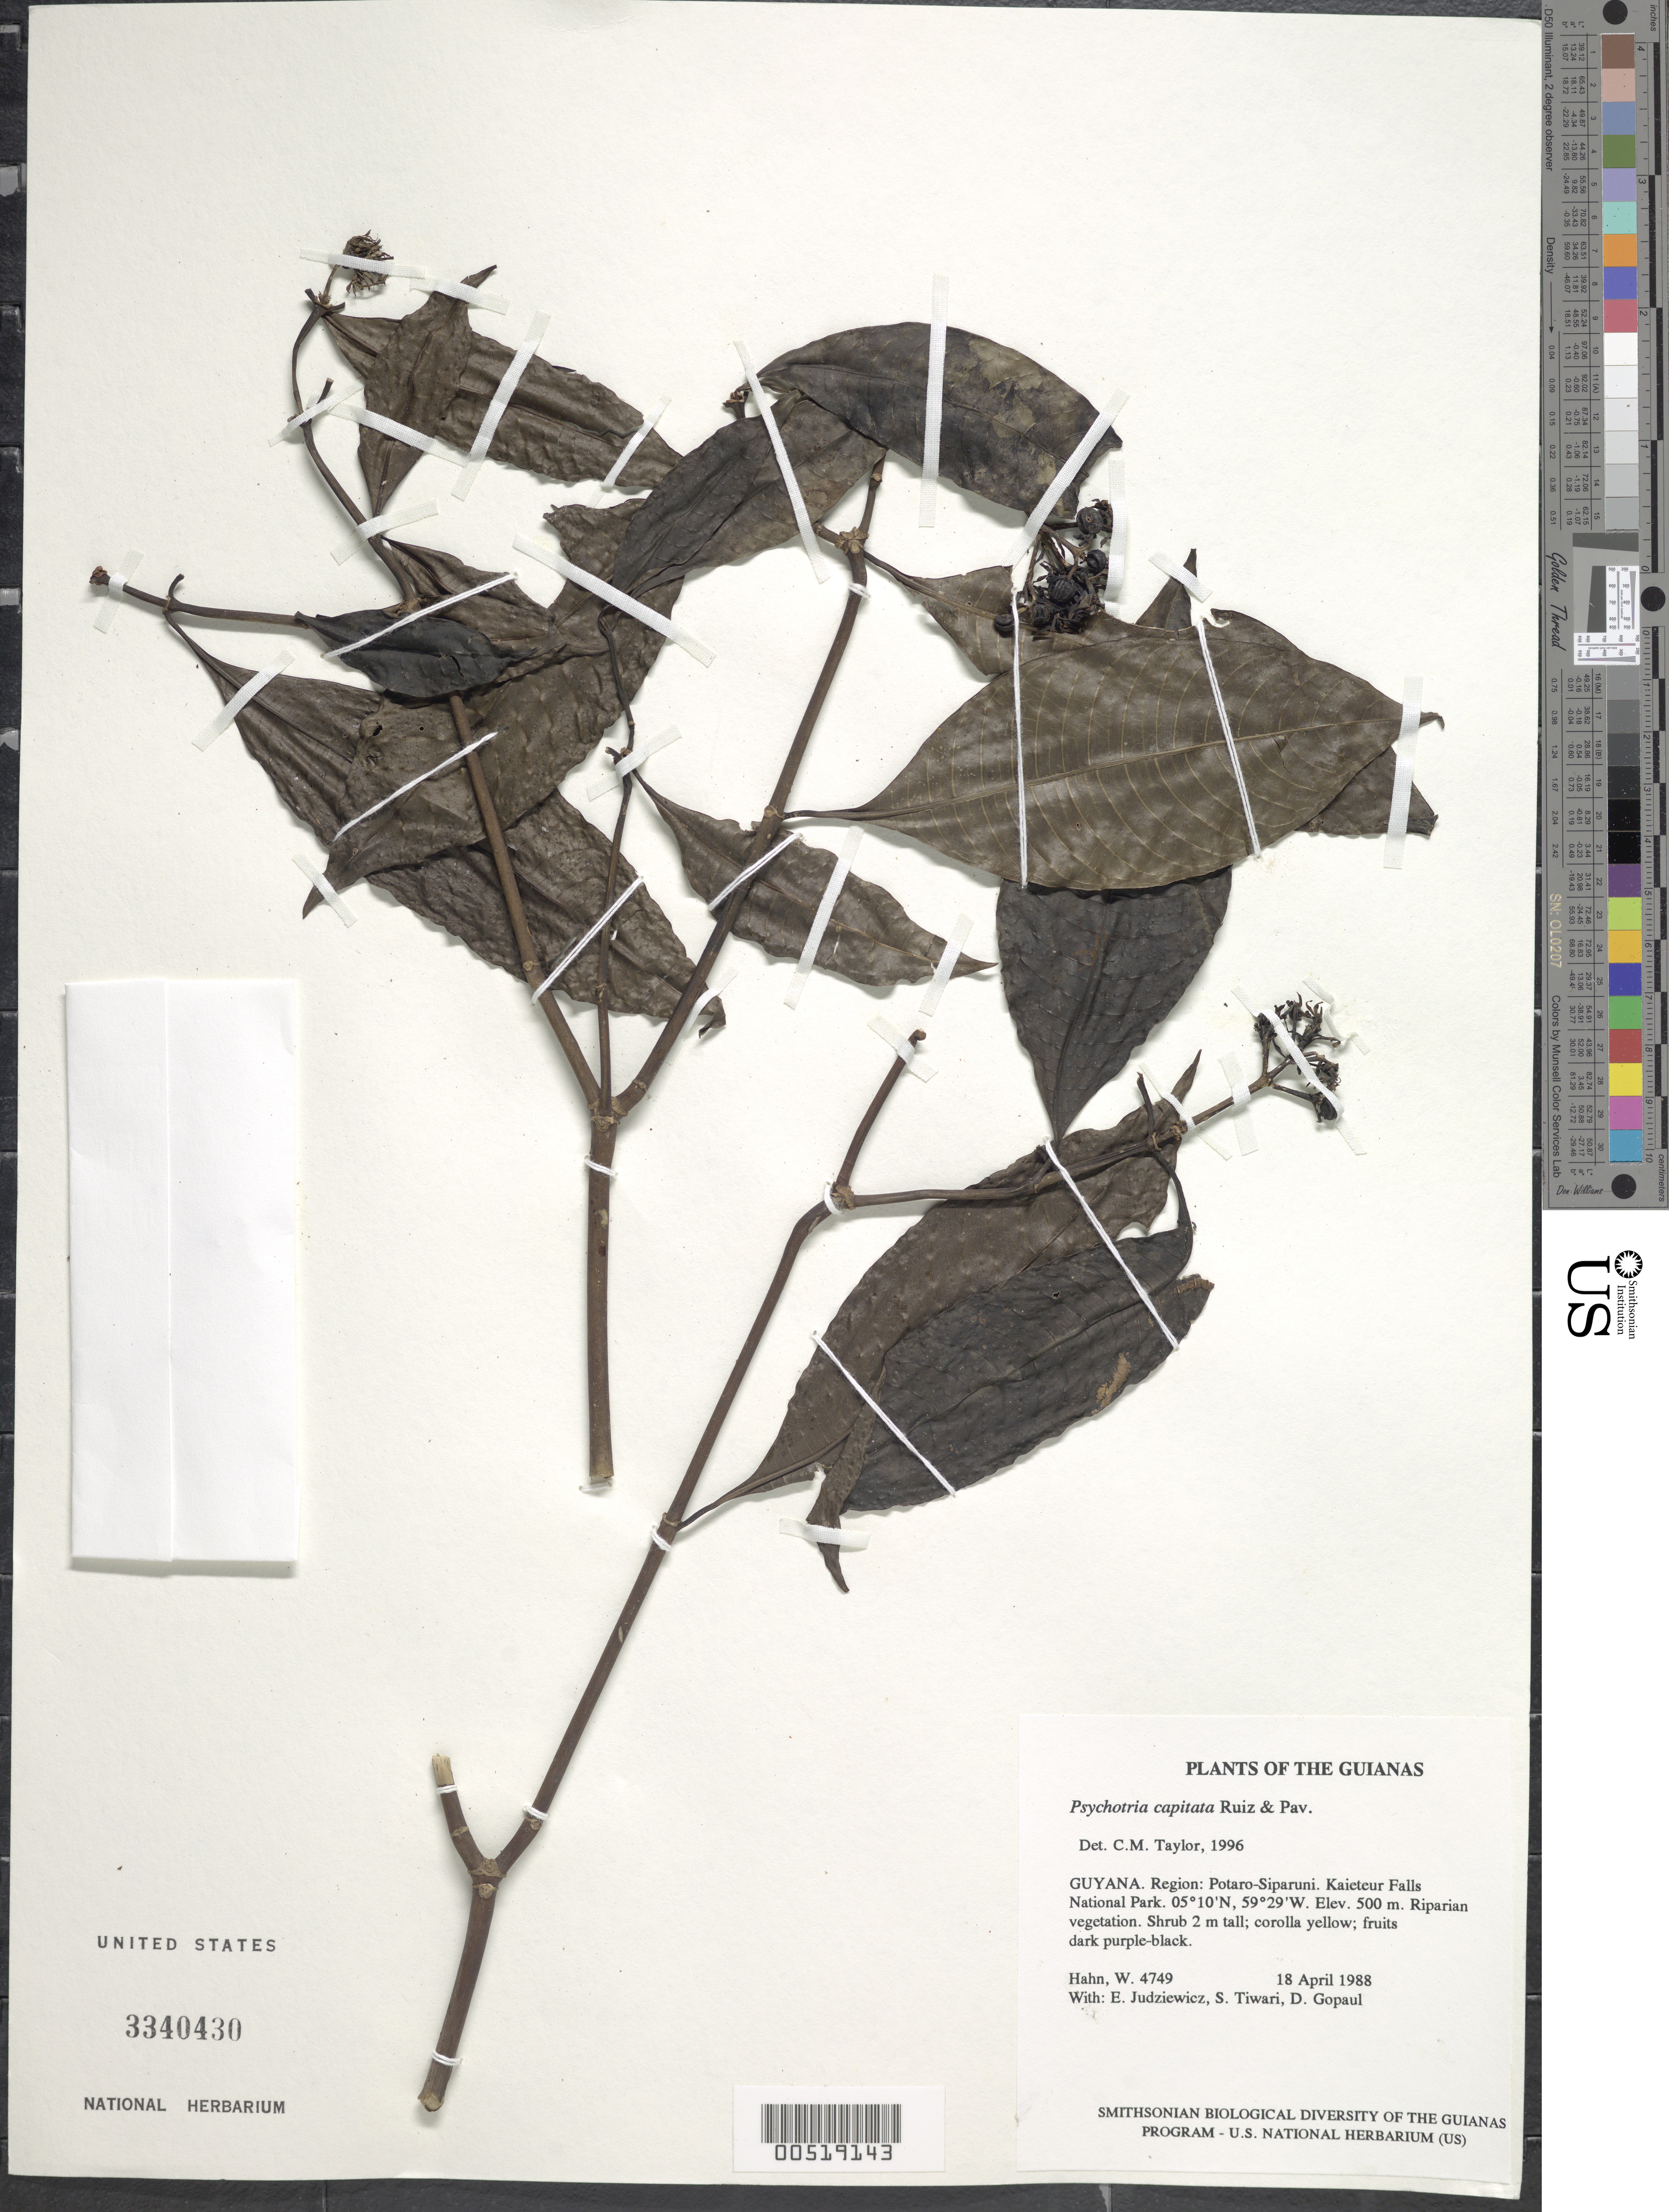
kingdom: Plantae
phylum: Tracheophyta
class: Magnoliopsida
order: Gentianales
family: Rubiaceae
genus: Palicourea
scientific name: Palicourea violacea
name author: (Aubl.) A. Rich.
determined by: Kirkbride, J. H., Jr.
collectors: W. Hahn, E. J. Judziewicz, S. Tiwari & D. Gopaul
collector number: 4749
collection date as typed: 18 April 1988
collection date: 1988-04-18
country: Guyana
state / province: Potaro-Siparuni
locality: Kaieteur Falls National Park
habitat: Riparian vegetation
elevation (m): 500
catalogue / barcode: US 3340430